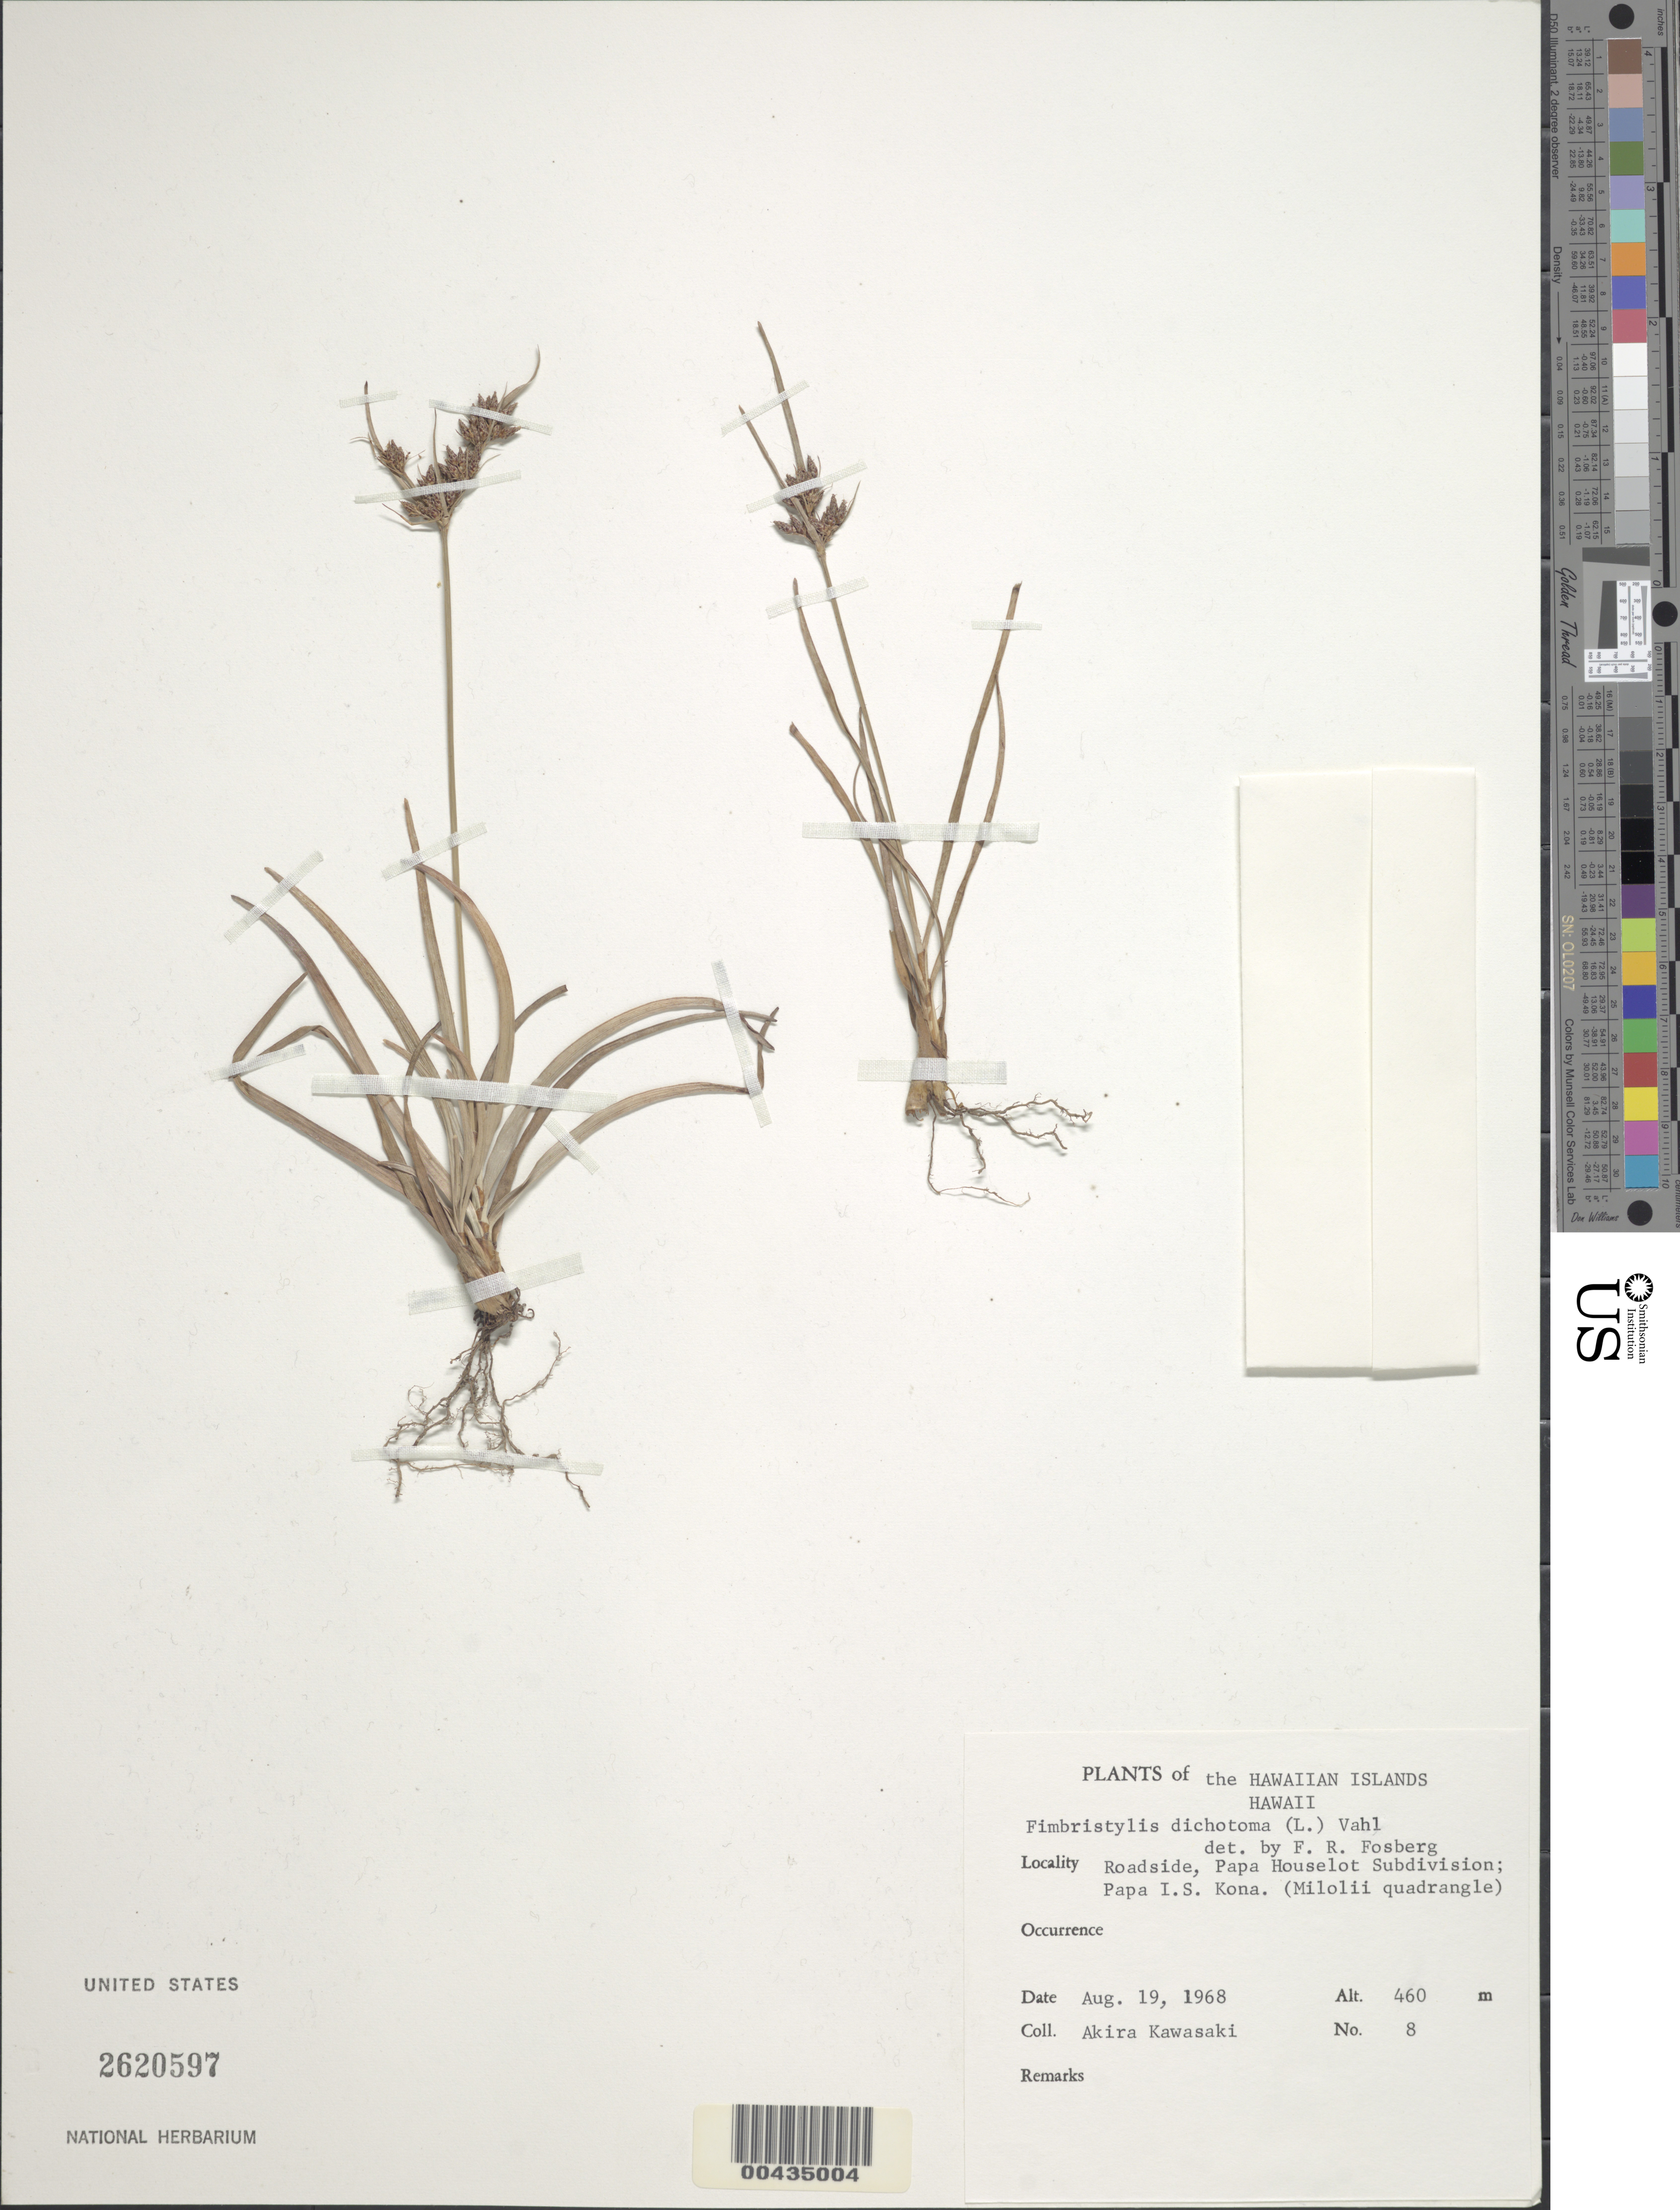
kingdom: Plantae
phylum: Tracheophyta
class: Liliopsida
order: Poales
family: Cyperaceae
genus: Fimbristylis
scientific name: Fimbristylis dichotoma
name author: (L.) Vahl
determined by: Fosberg, F. R.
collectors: A. Kawasaki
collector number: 8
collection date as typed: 19 Aug 1968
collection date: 1968-08-19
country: United States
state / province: Hawaii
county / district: Hawaii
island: Hawaii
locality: Papa Houselot Subdivision; Papa I.S. Kona. (Milolii quadrangle)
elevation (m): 460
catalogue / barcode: US 2620597